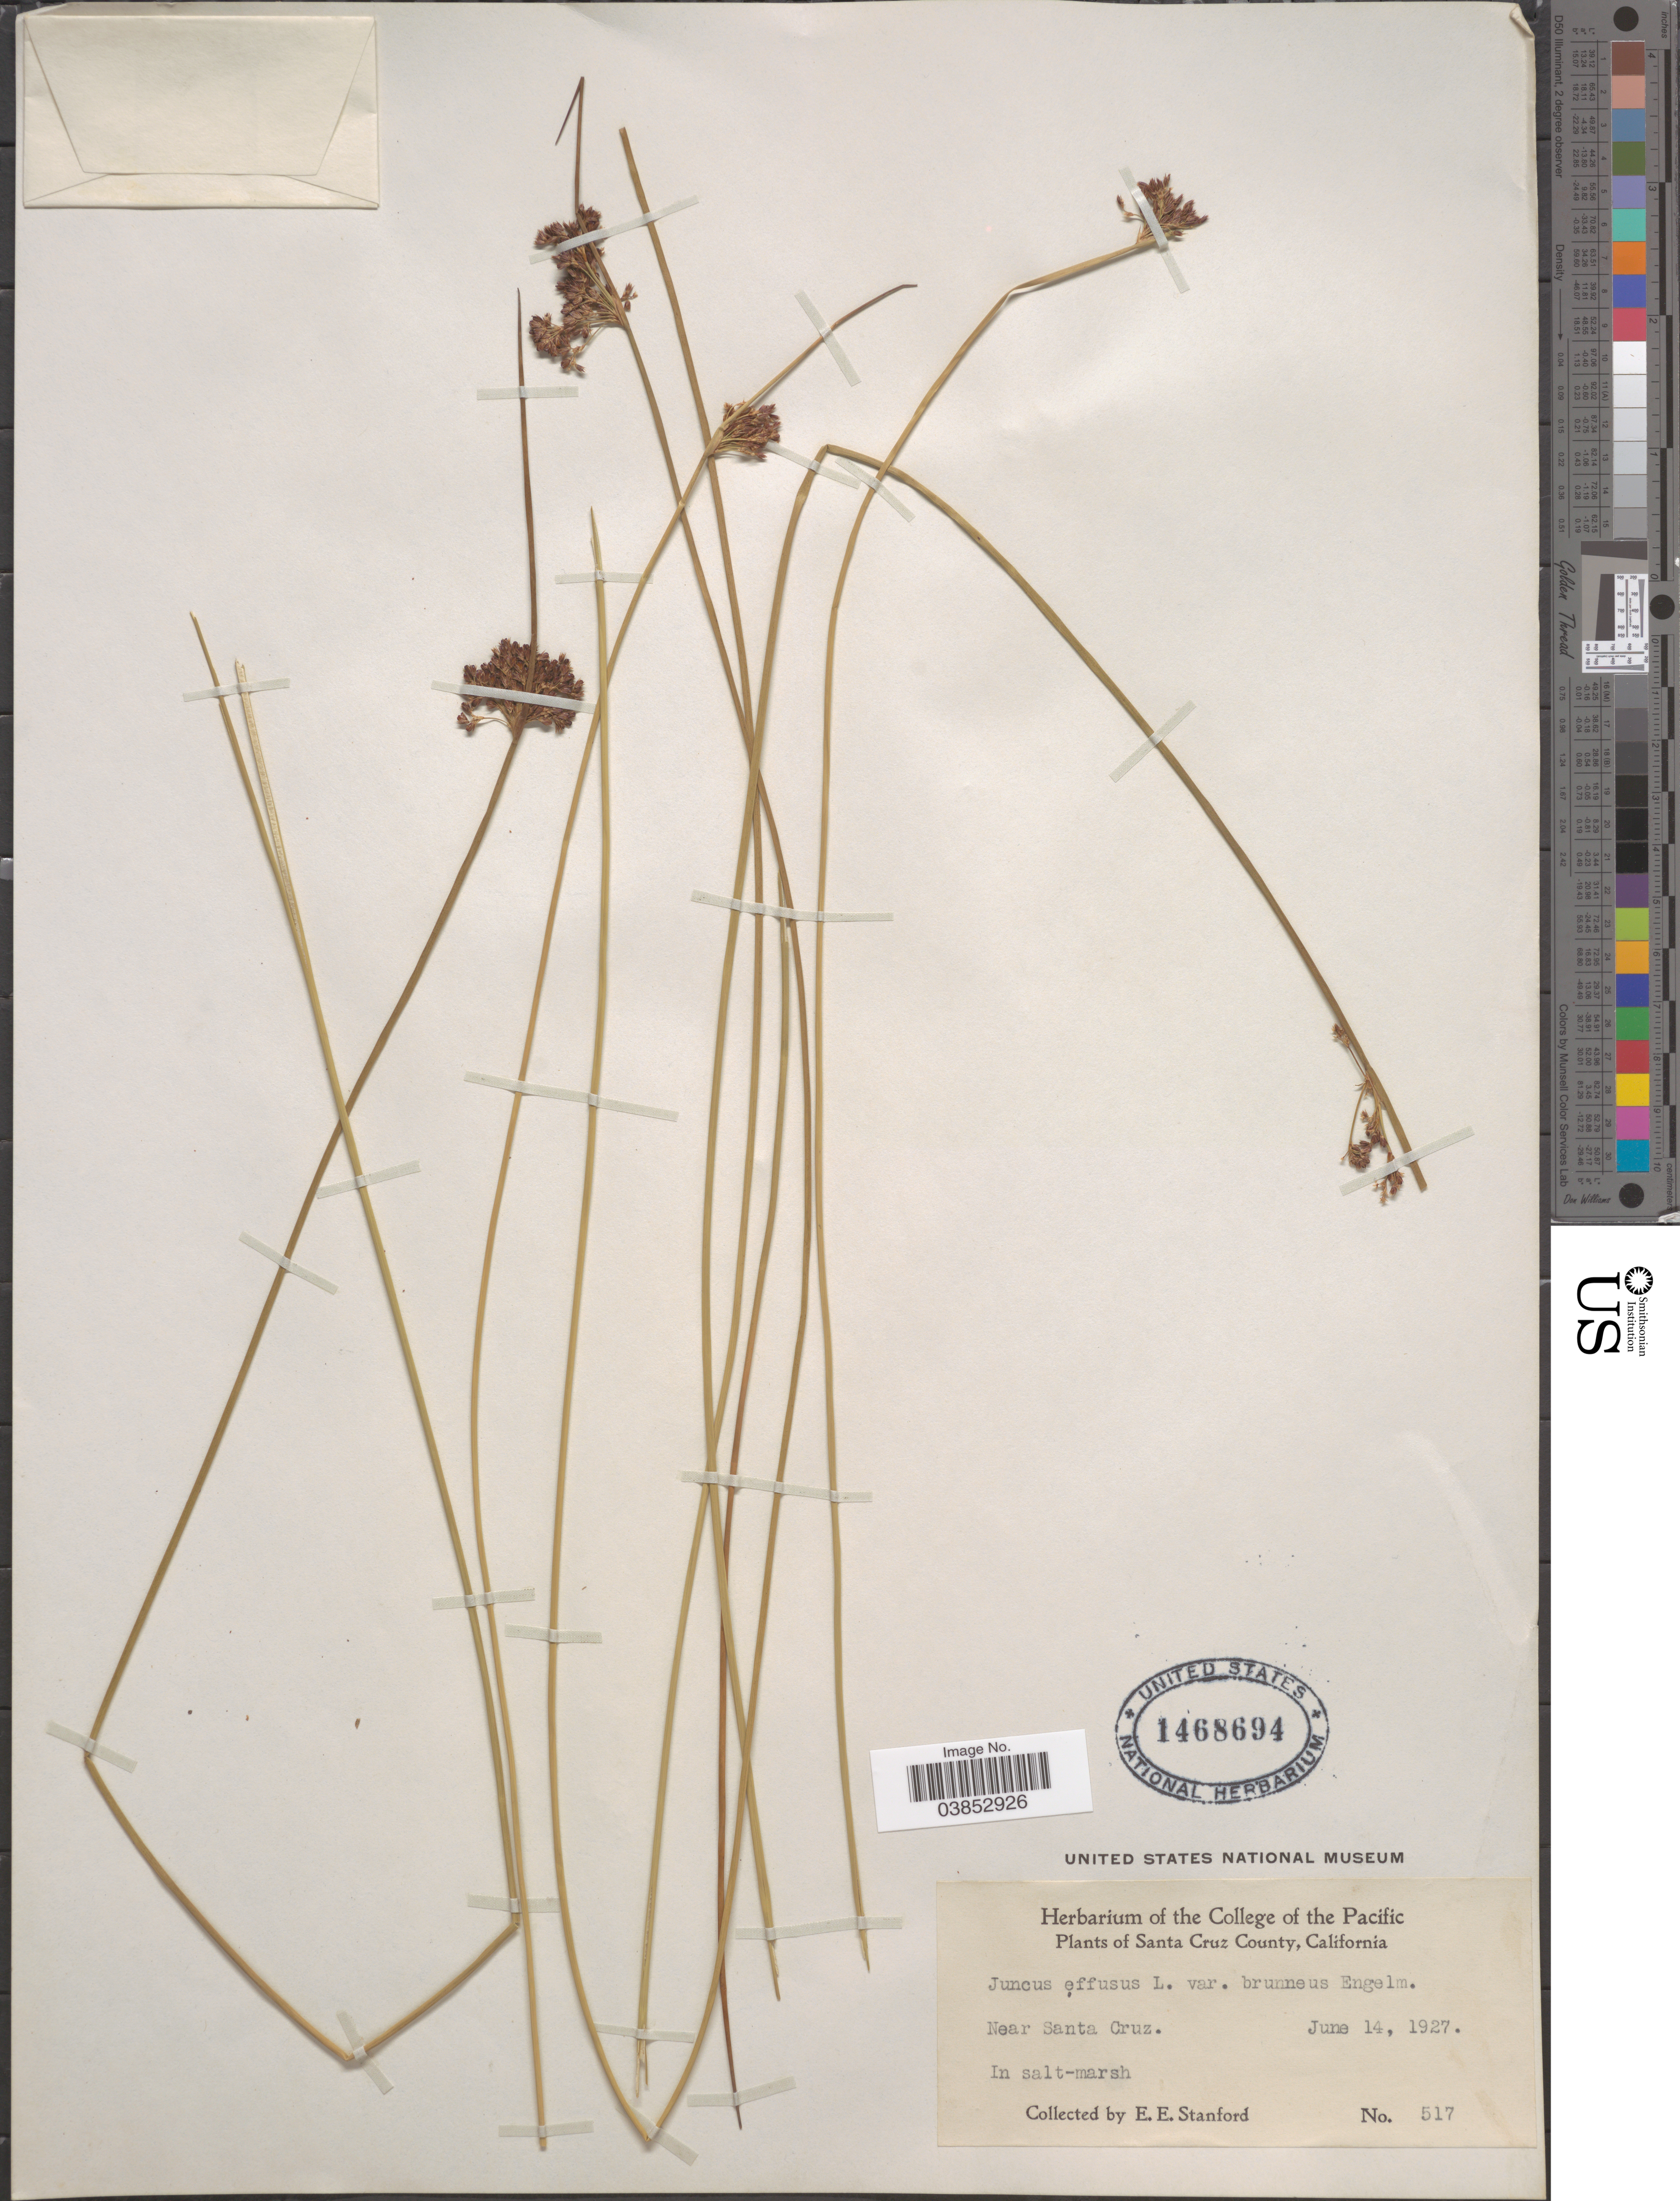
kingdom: Plantae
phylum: Tracheophyta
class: Liliopsida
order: Poales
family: Juncaceae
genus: Juncus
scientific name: Juncus effusus var. brunneus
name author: Engelm.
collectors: E. Stanford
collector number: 517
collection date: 1927-06-14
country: United States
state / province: California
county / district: Santa Cruz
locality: Santa Cruz County. Near Santa Cruz. In salt-marsh.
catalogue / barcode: US 1468694